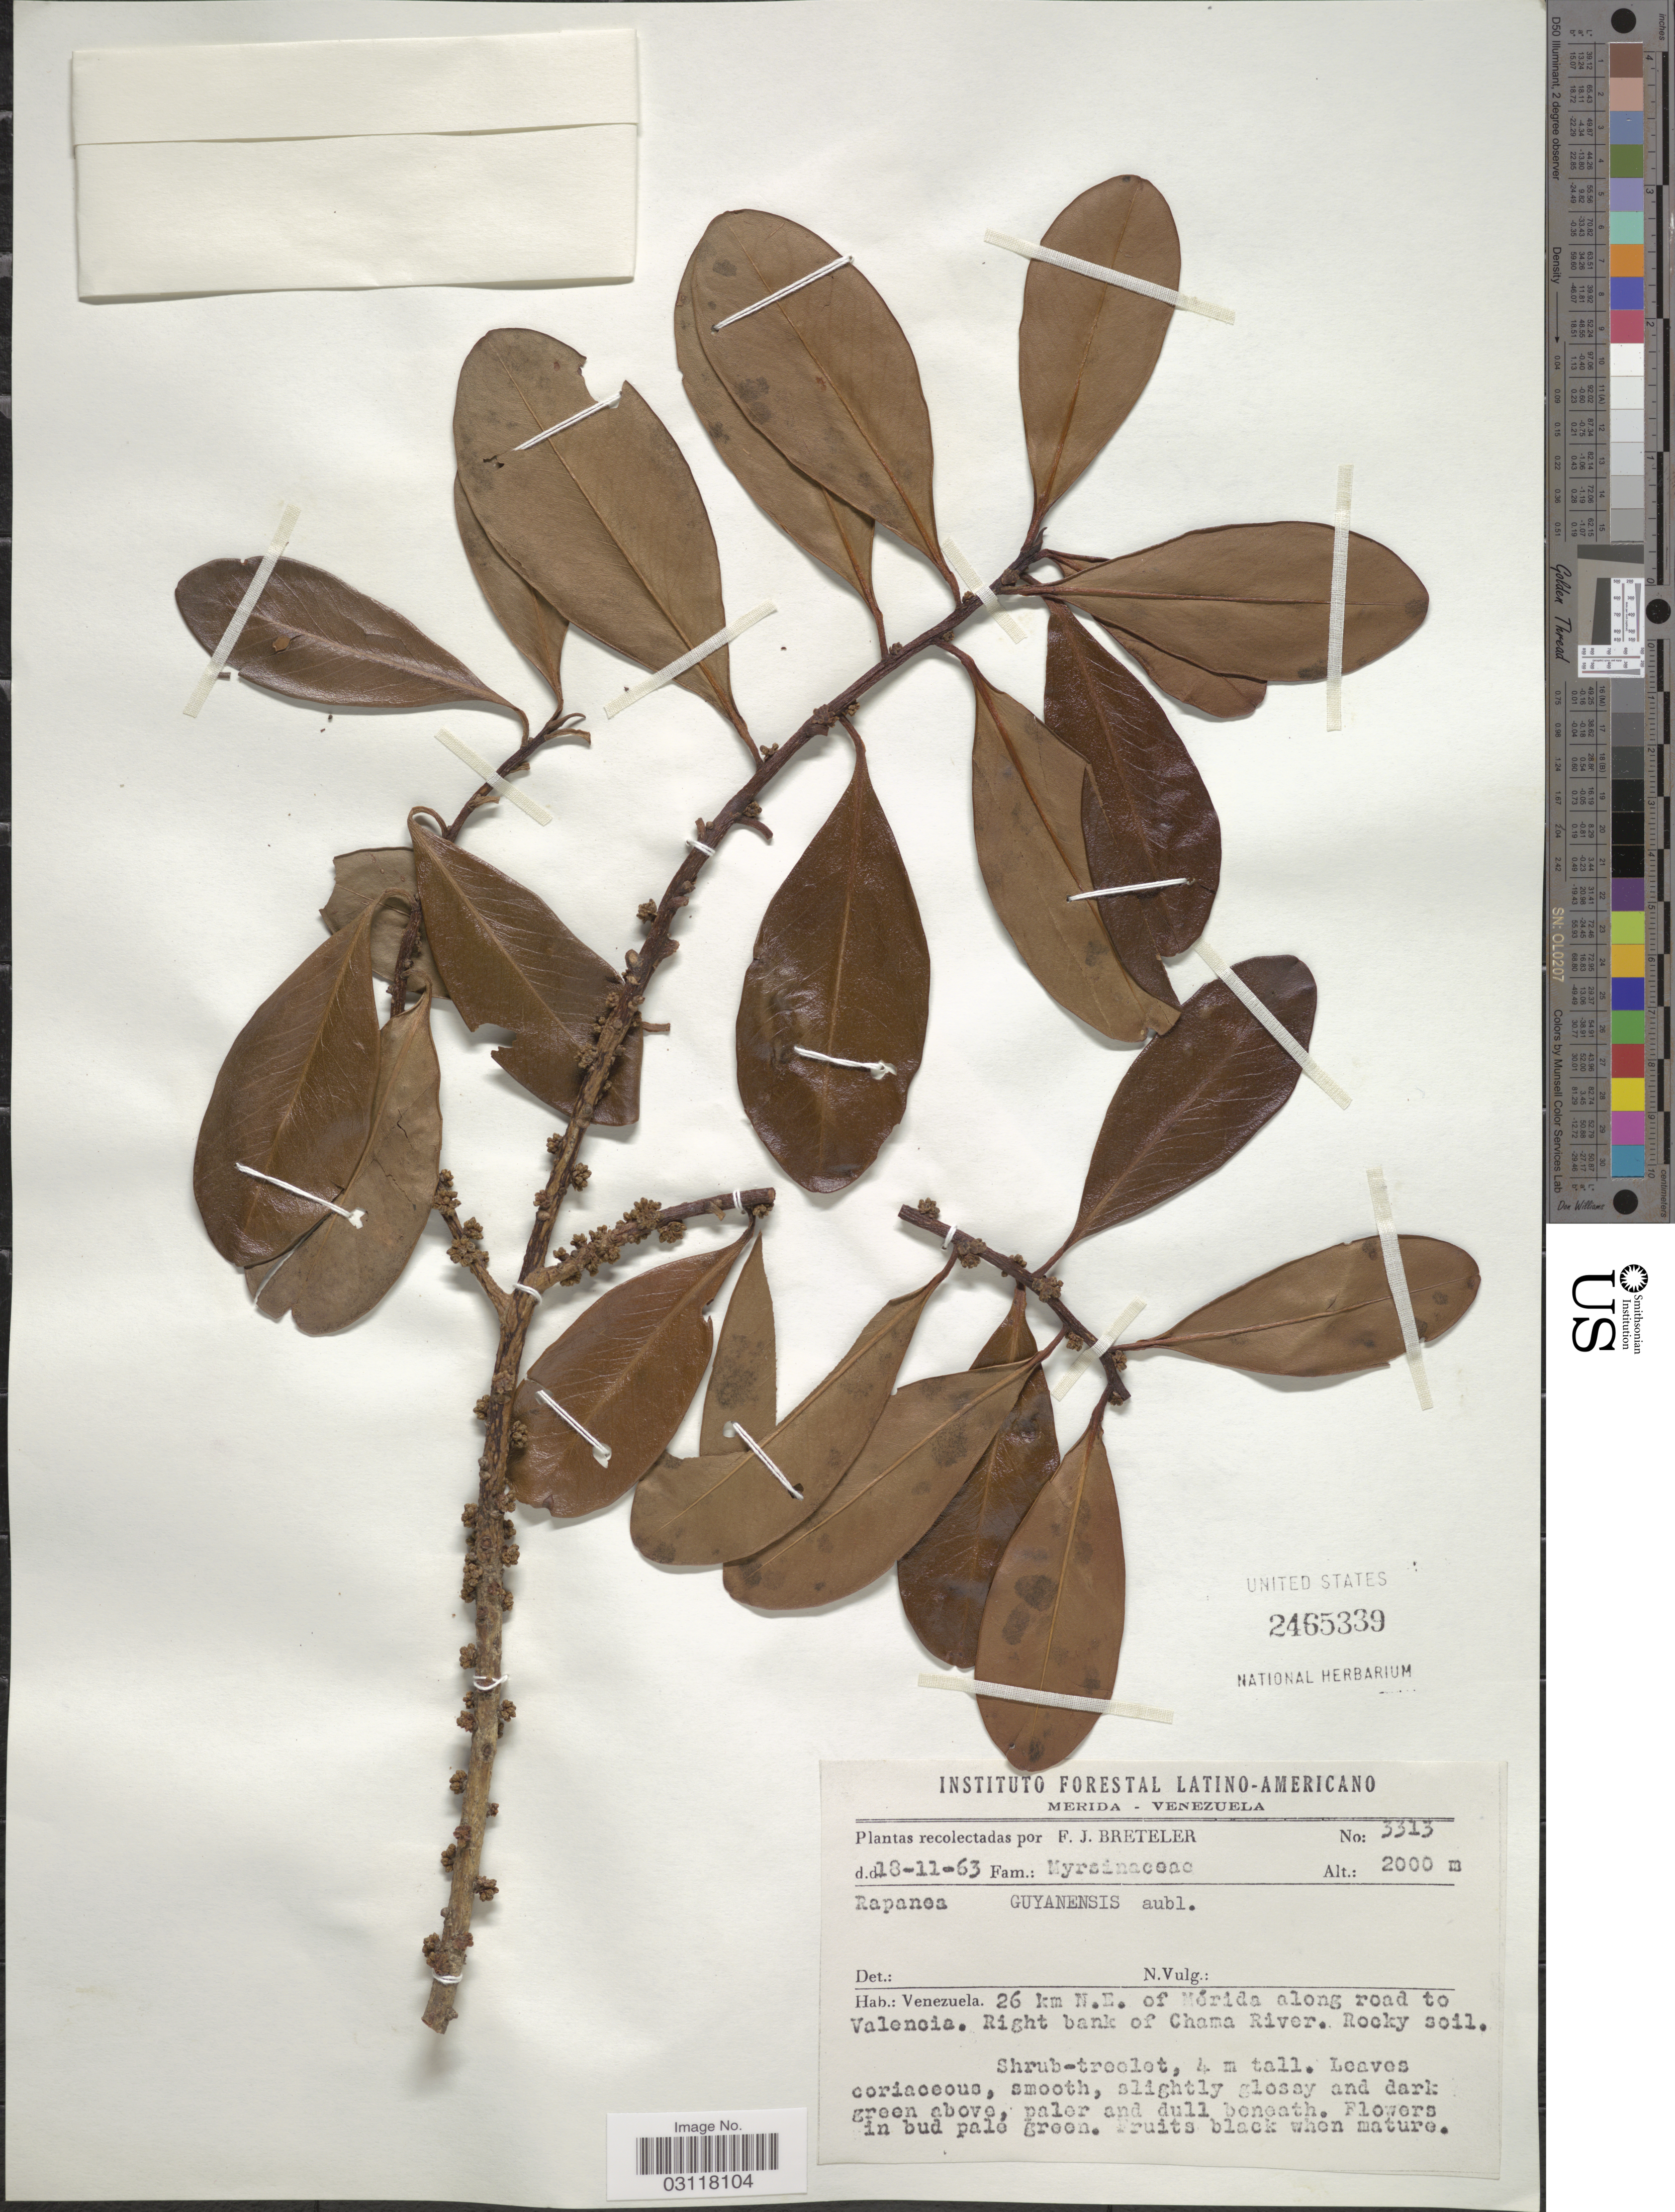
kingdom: Plantae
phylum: Tracheophyta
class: Magnoliopsida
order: Ericales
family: Primulaceae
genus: Rapanea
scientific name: Rapanea guianensis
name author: Aubl.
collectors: F. J. Breteler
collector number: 3313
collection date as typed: Transcribed d/m/y: 18/11/63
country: Venezuela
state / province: Mérida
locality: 26 km N.E. of Mérida along road to Valencia. Right bank of Chama River.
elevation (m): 2000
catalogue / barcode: US 2465339